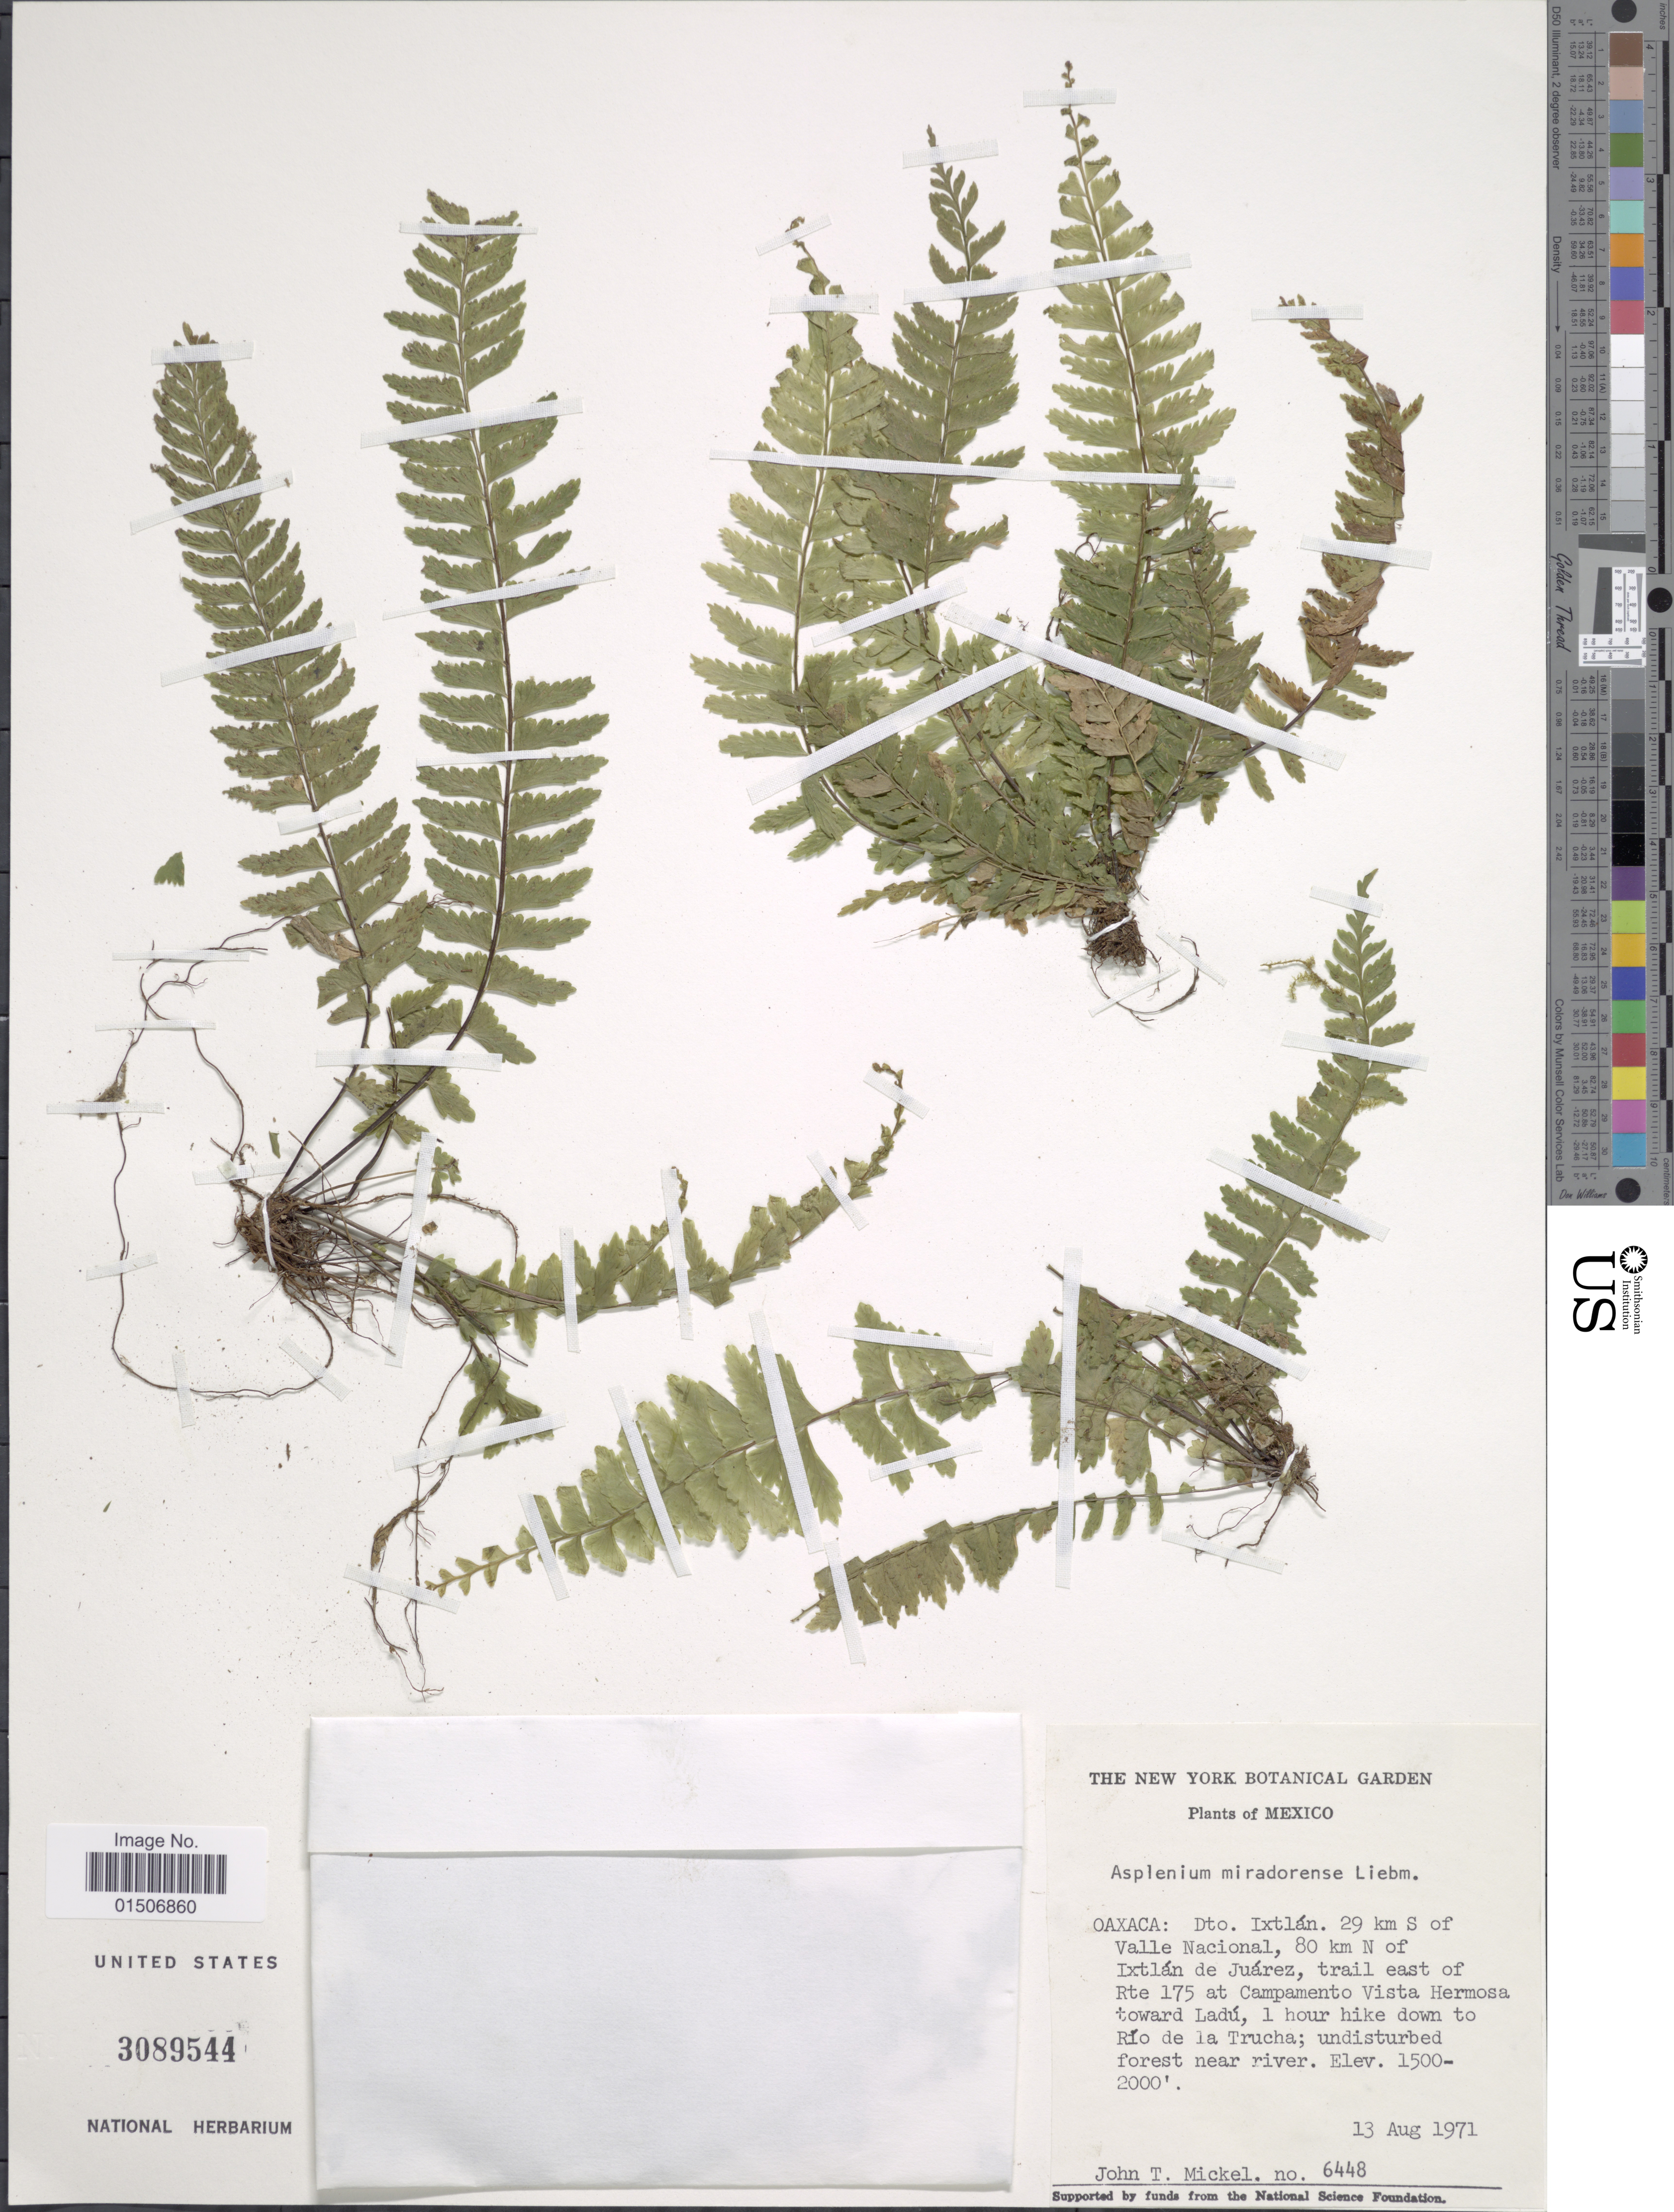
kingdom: Plantae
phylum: Tracheophyta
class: Polypodiopsida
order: Polypodiales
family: Aspleniaceae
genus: Asplenium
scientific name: Asplenium miradorense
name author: Liebm.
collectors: J. T. Mickel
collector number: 6448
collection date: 1971-08-13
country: Mexico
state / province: Oaxaca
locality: Dto Ixtlán 29 km S of Valle Nacional, 80 km N of Ixtlán de Juárez, trail east of Rte 175 at Campamento Vista Hermosa toward Ladú, 1 hour hike down to Río de la Trucha; undisturbed forest near river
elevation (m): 457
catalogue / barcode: US 3089544